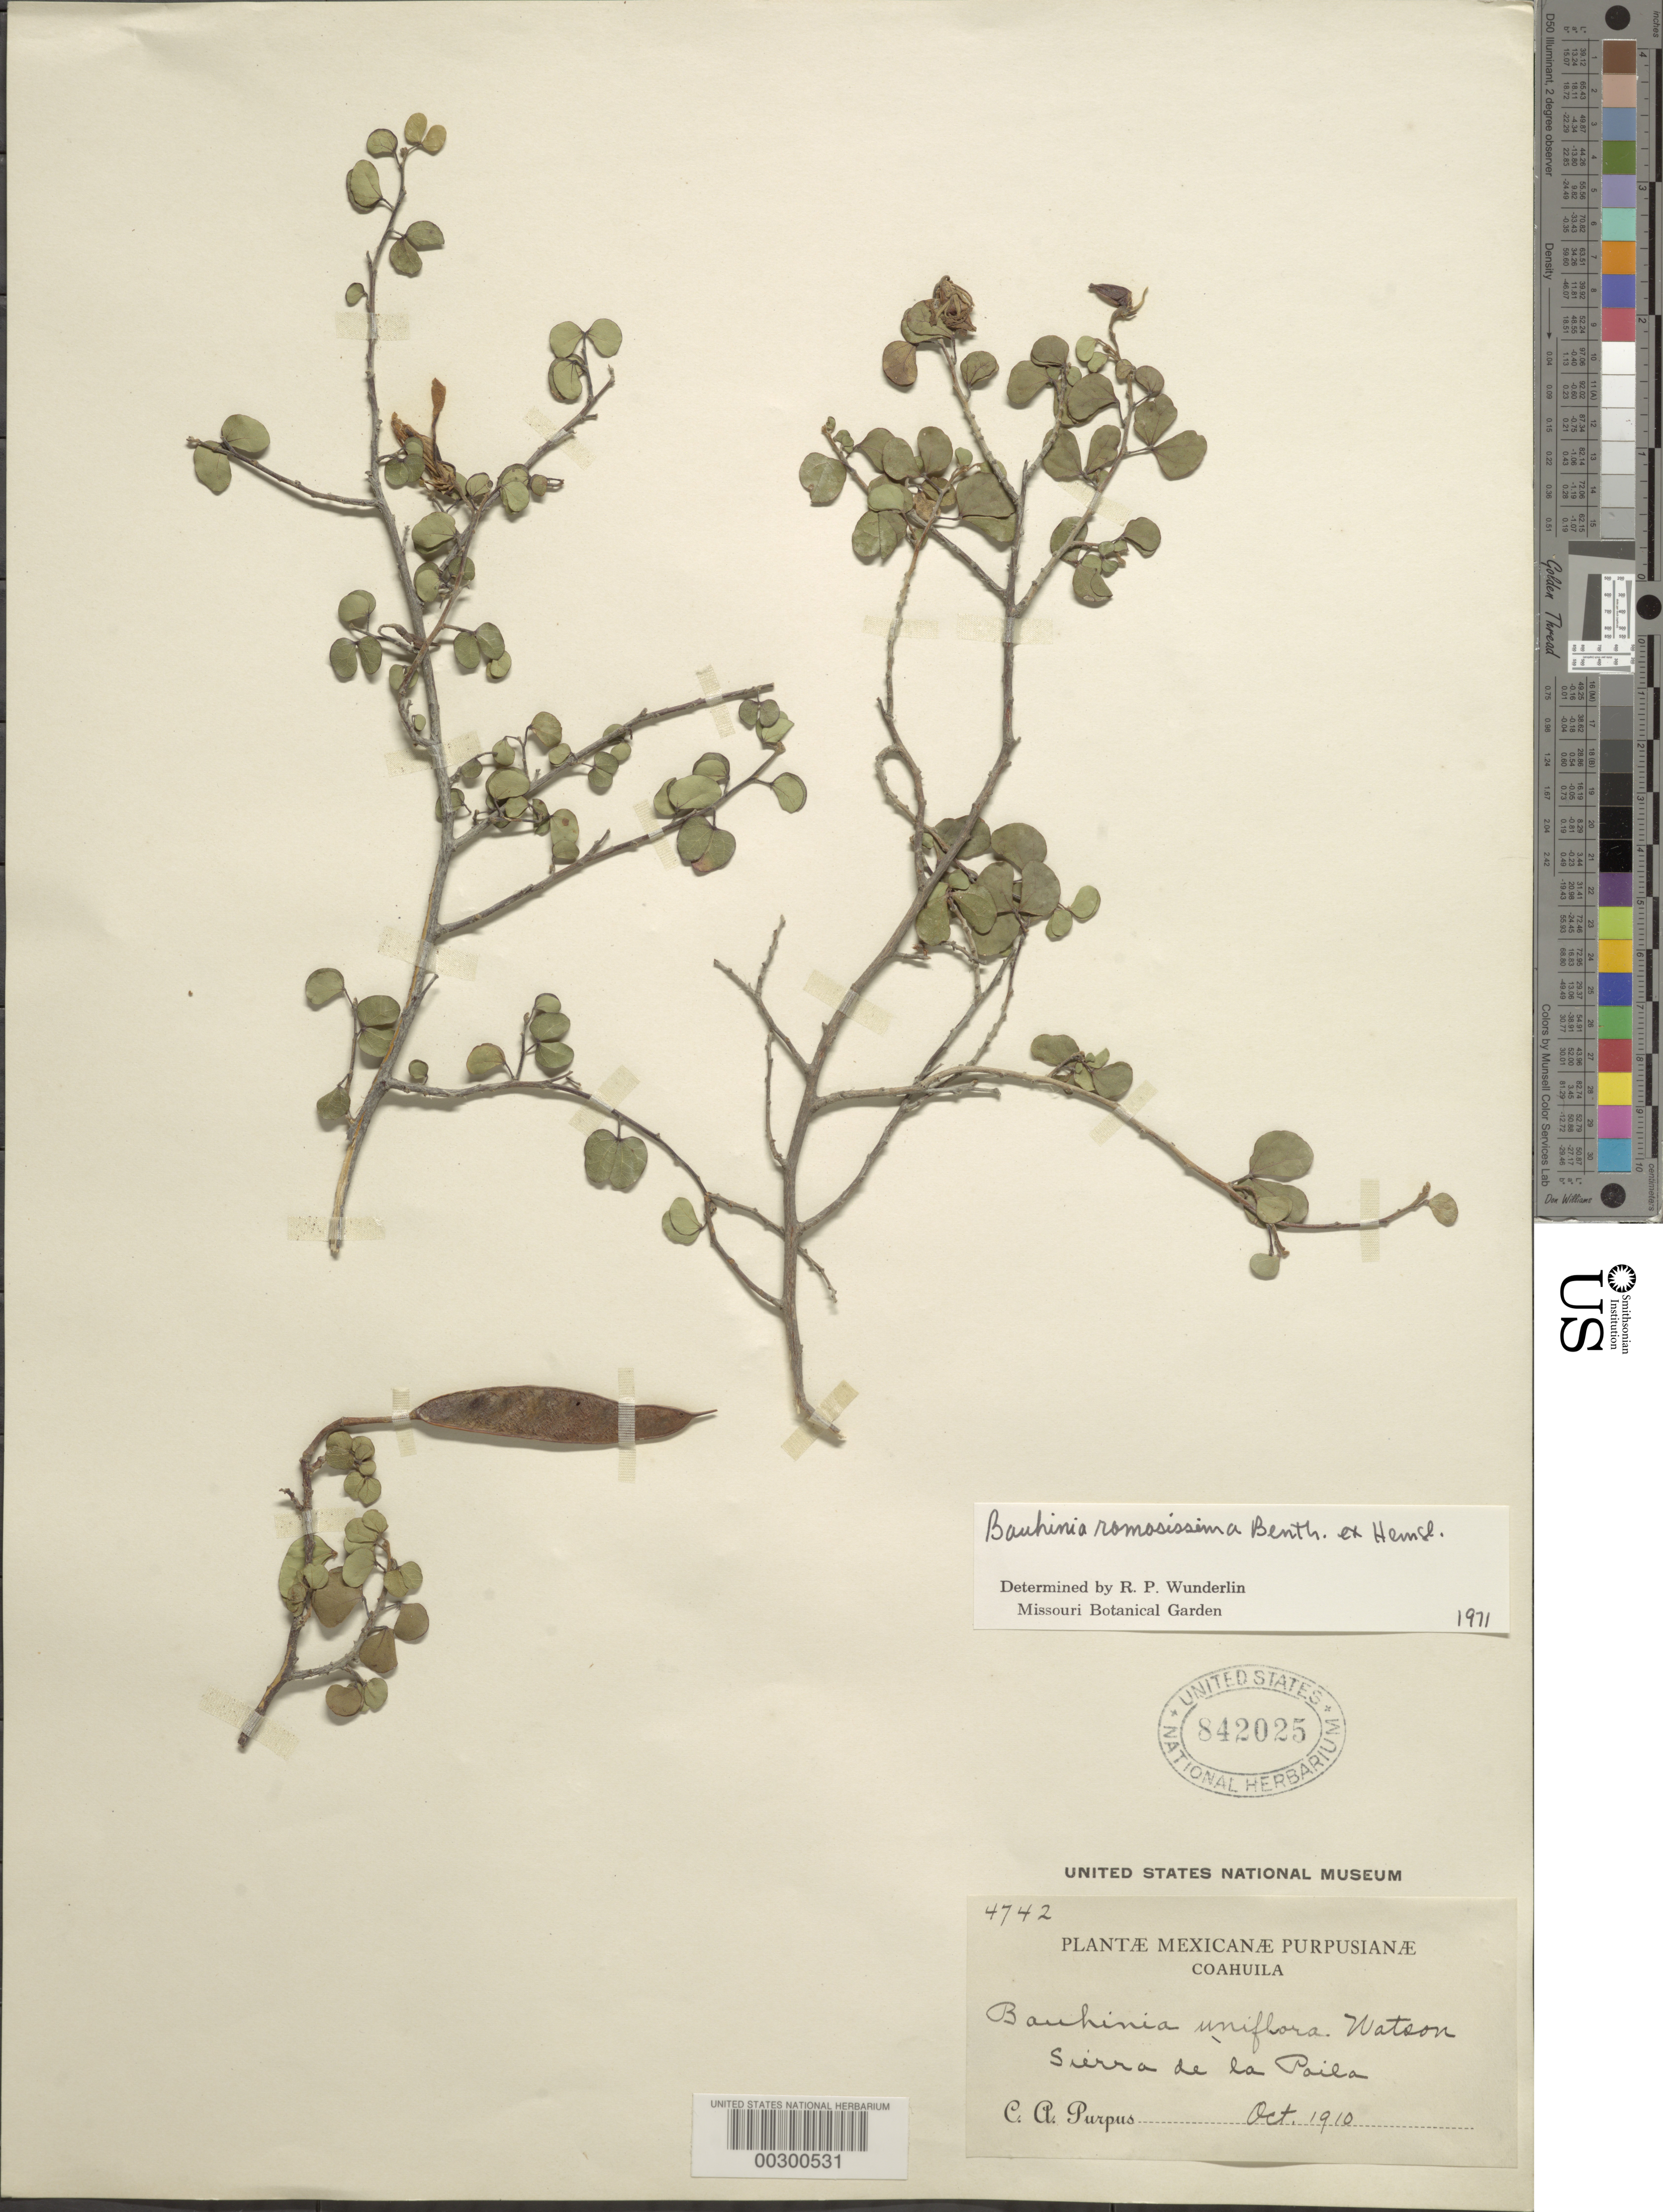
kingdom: Plantae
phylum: Tracheophyta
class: Magnoliopsida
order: Fabales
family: Fabaceae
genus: Bauhinia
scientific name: Bauhinia ramosissima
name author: Benth. ex Hemsl.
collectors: C. A. Purpus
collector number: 4742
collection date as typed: Oct 1910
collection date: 1910-10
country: Mexico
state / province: Coahuila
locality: Sierra de la Paila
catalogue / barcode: US 842025